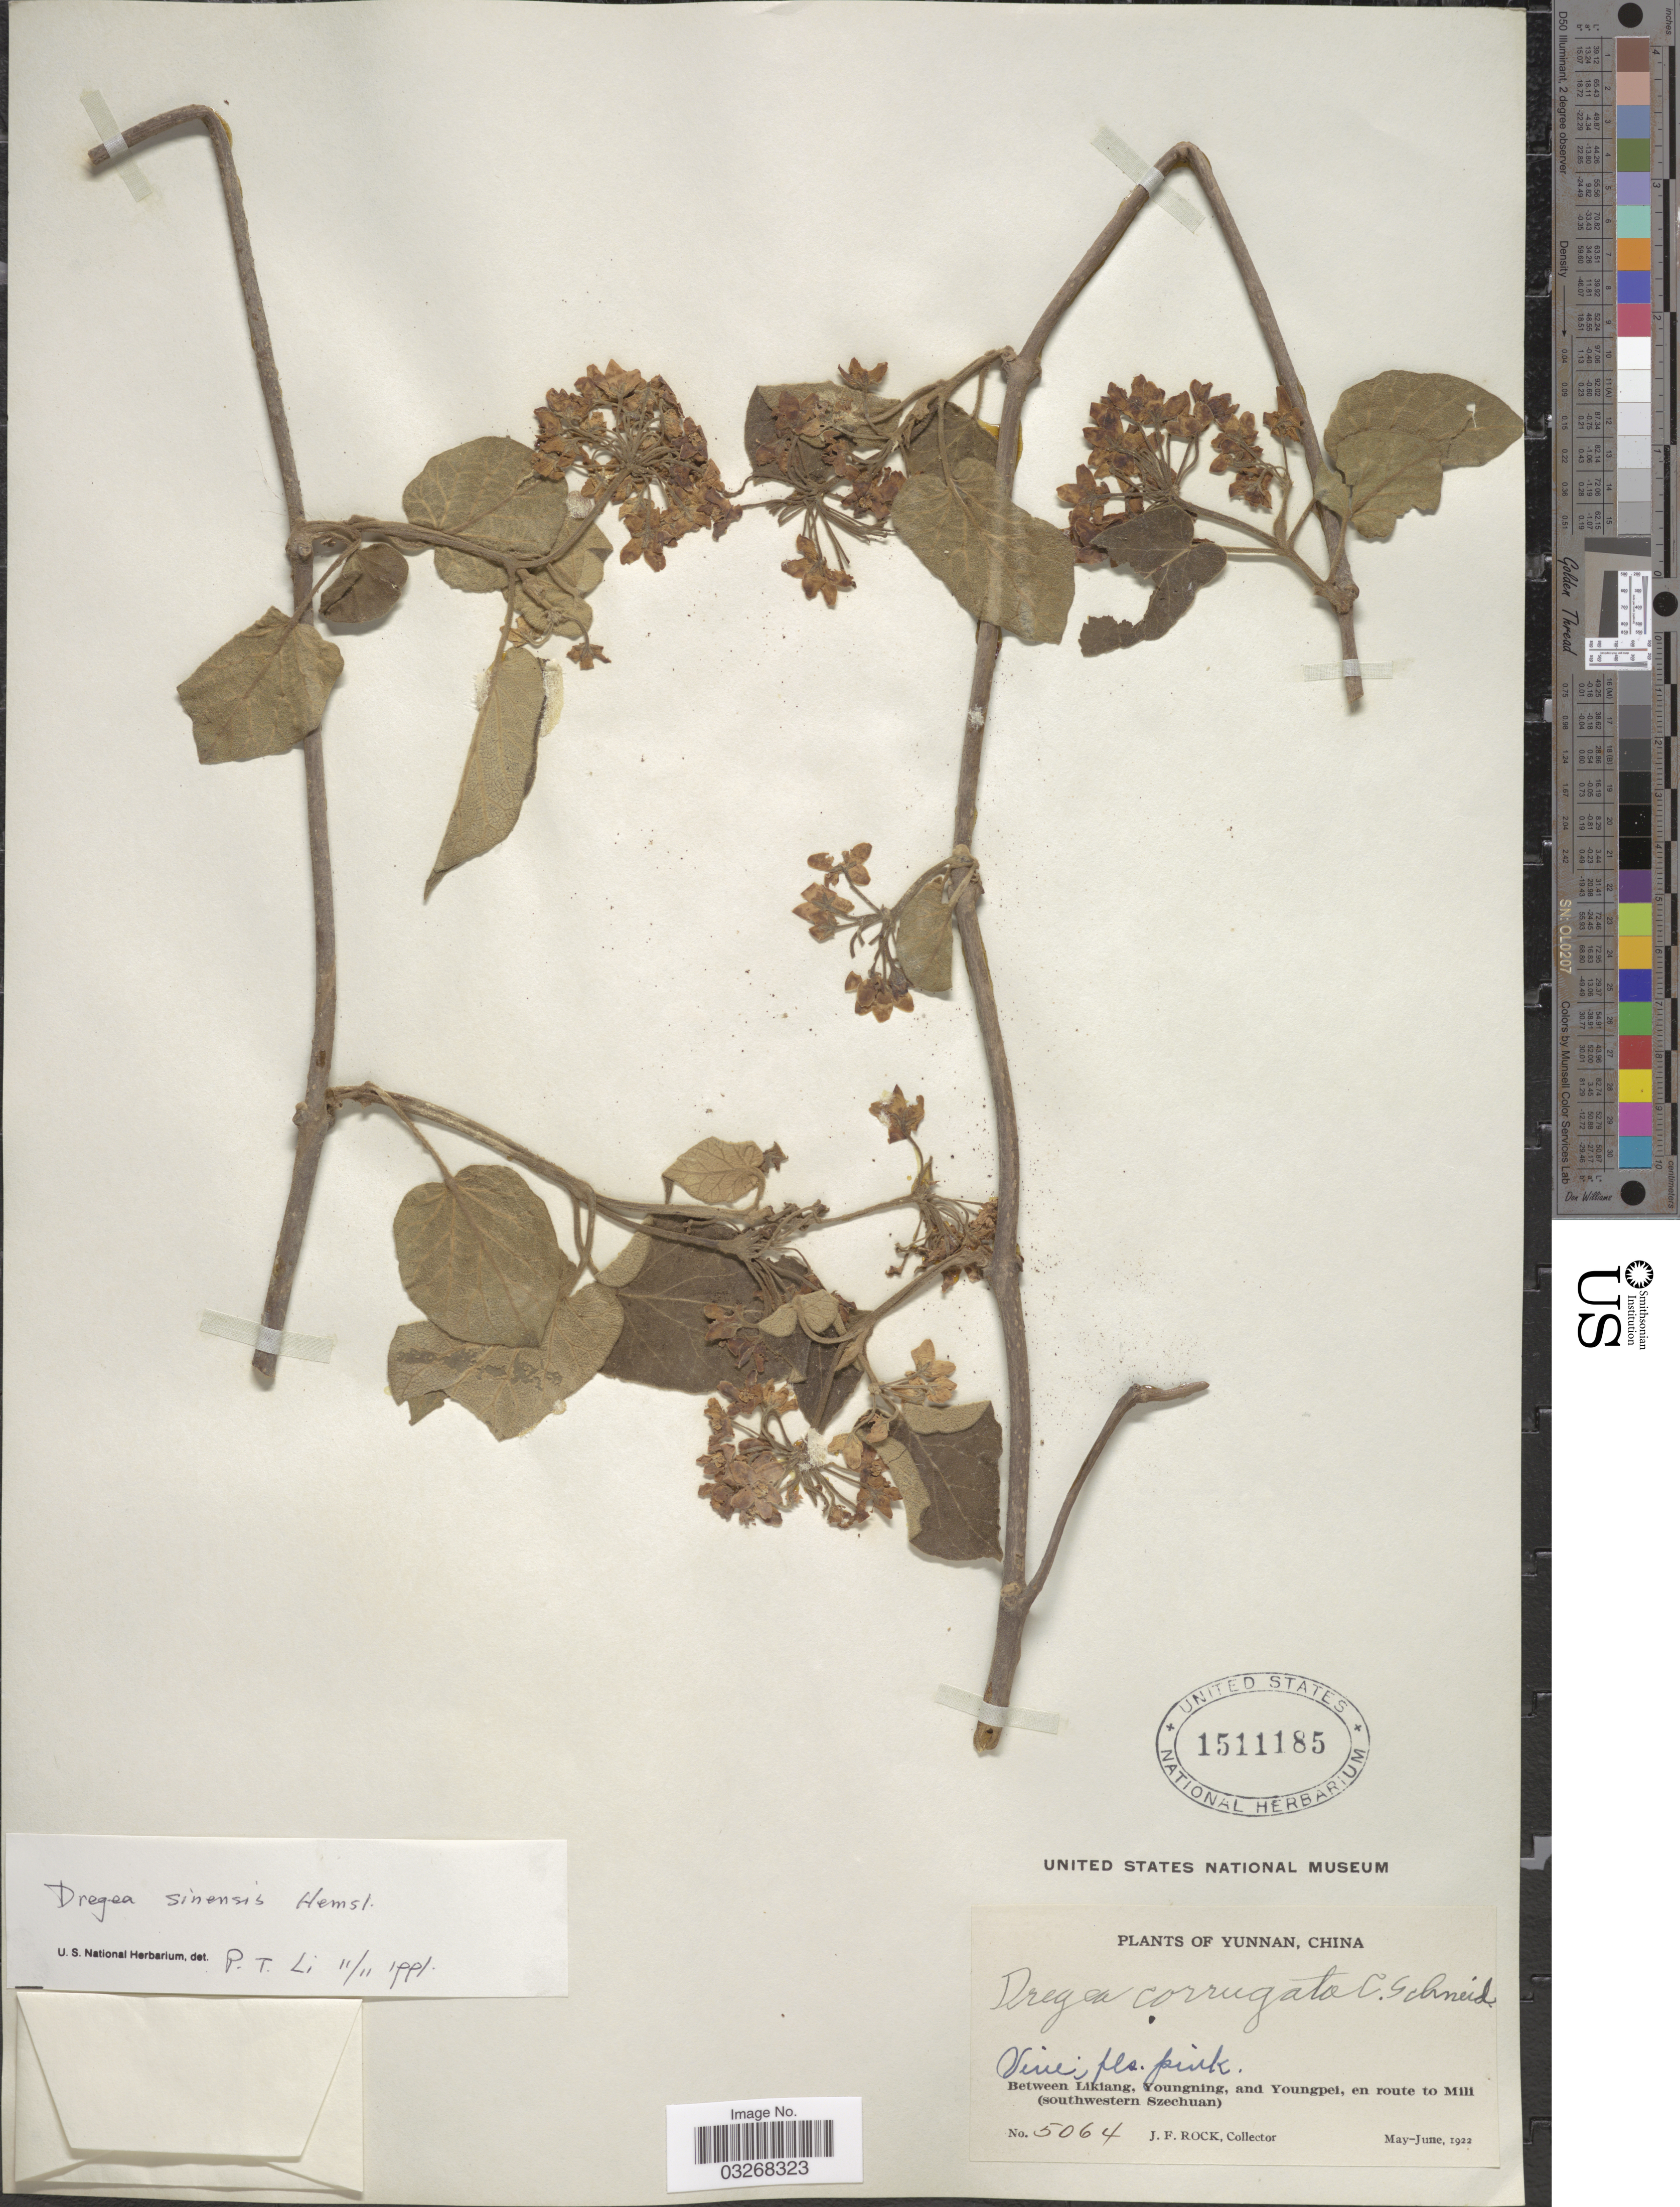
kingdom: Plantae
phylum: Tracheophyta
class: Magnoliopsida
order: Gentianales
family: Apocynaceae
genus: Dregea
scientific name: Dregea sinensis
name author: Hemsl.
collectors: J. Rock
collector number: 5064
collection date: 1922-05/1922-06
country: China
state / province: Yunnan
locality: Between Likiang, Youngning, and Youngpei, en route to Mili (southwestern Szechuan).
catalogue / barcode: US 1511185